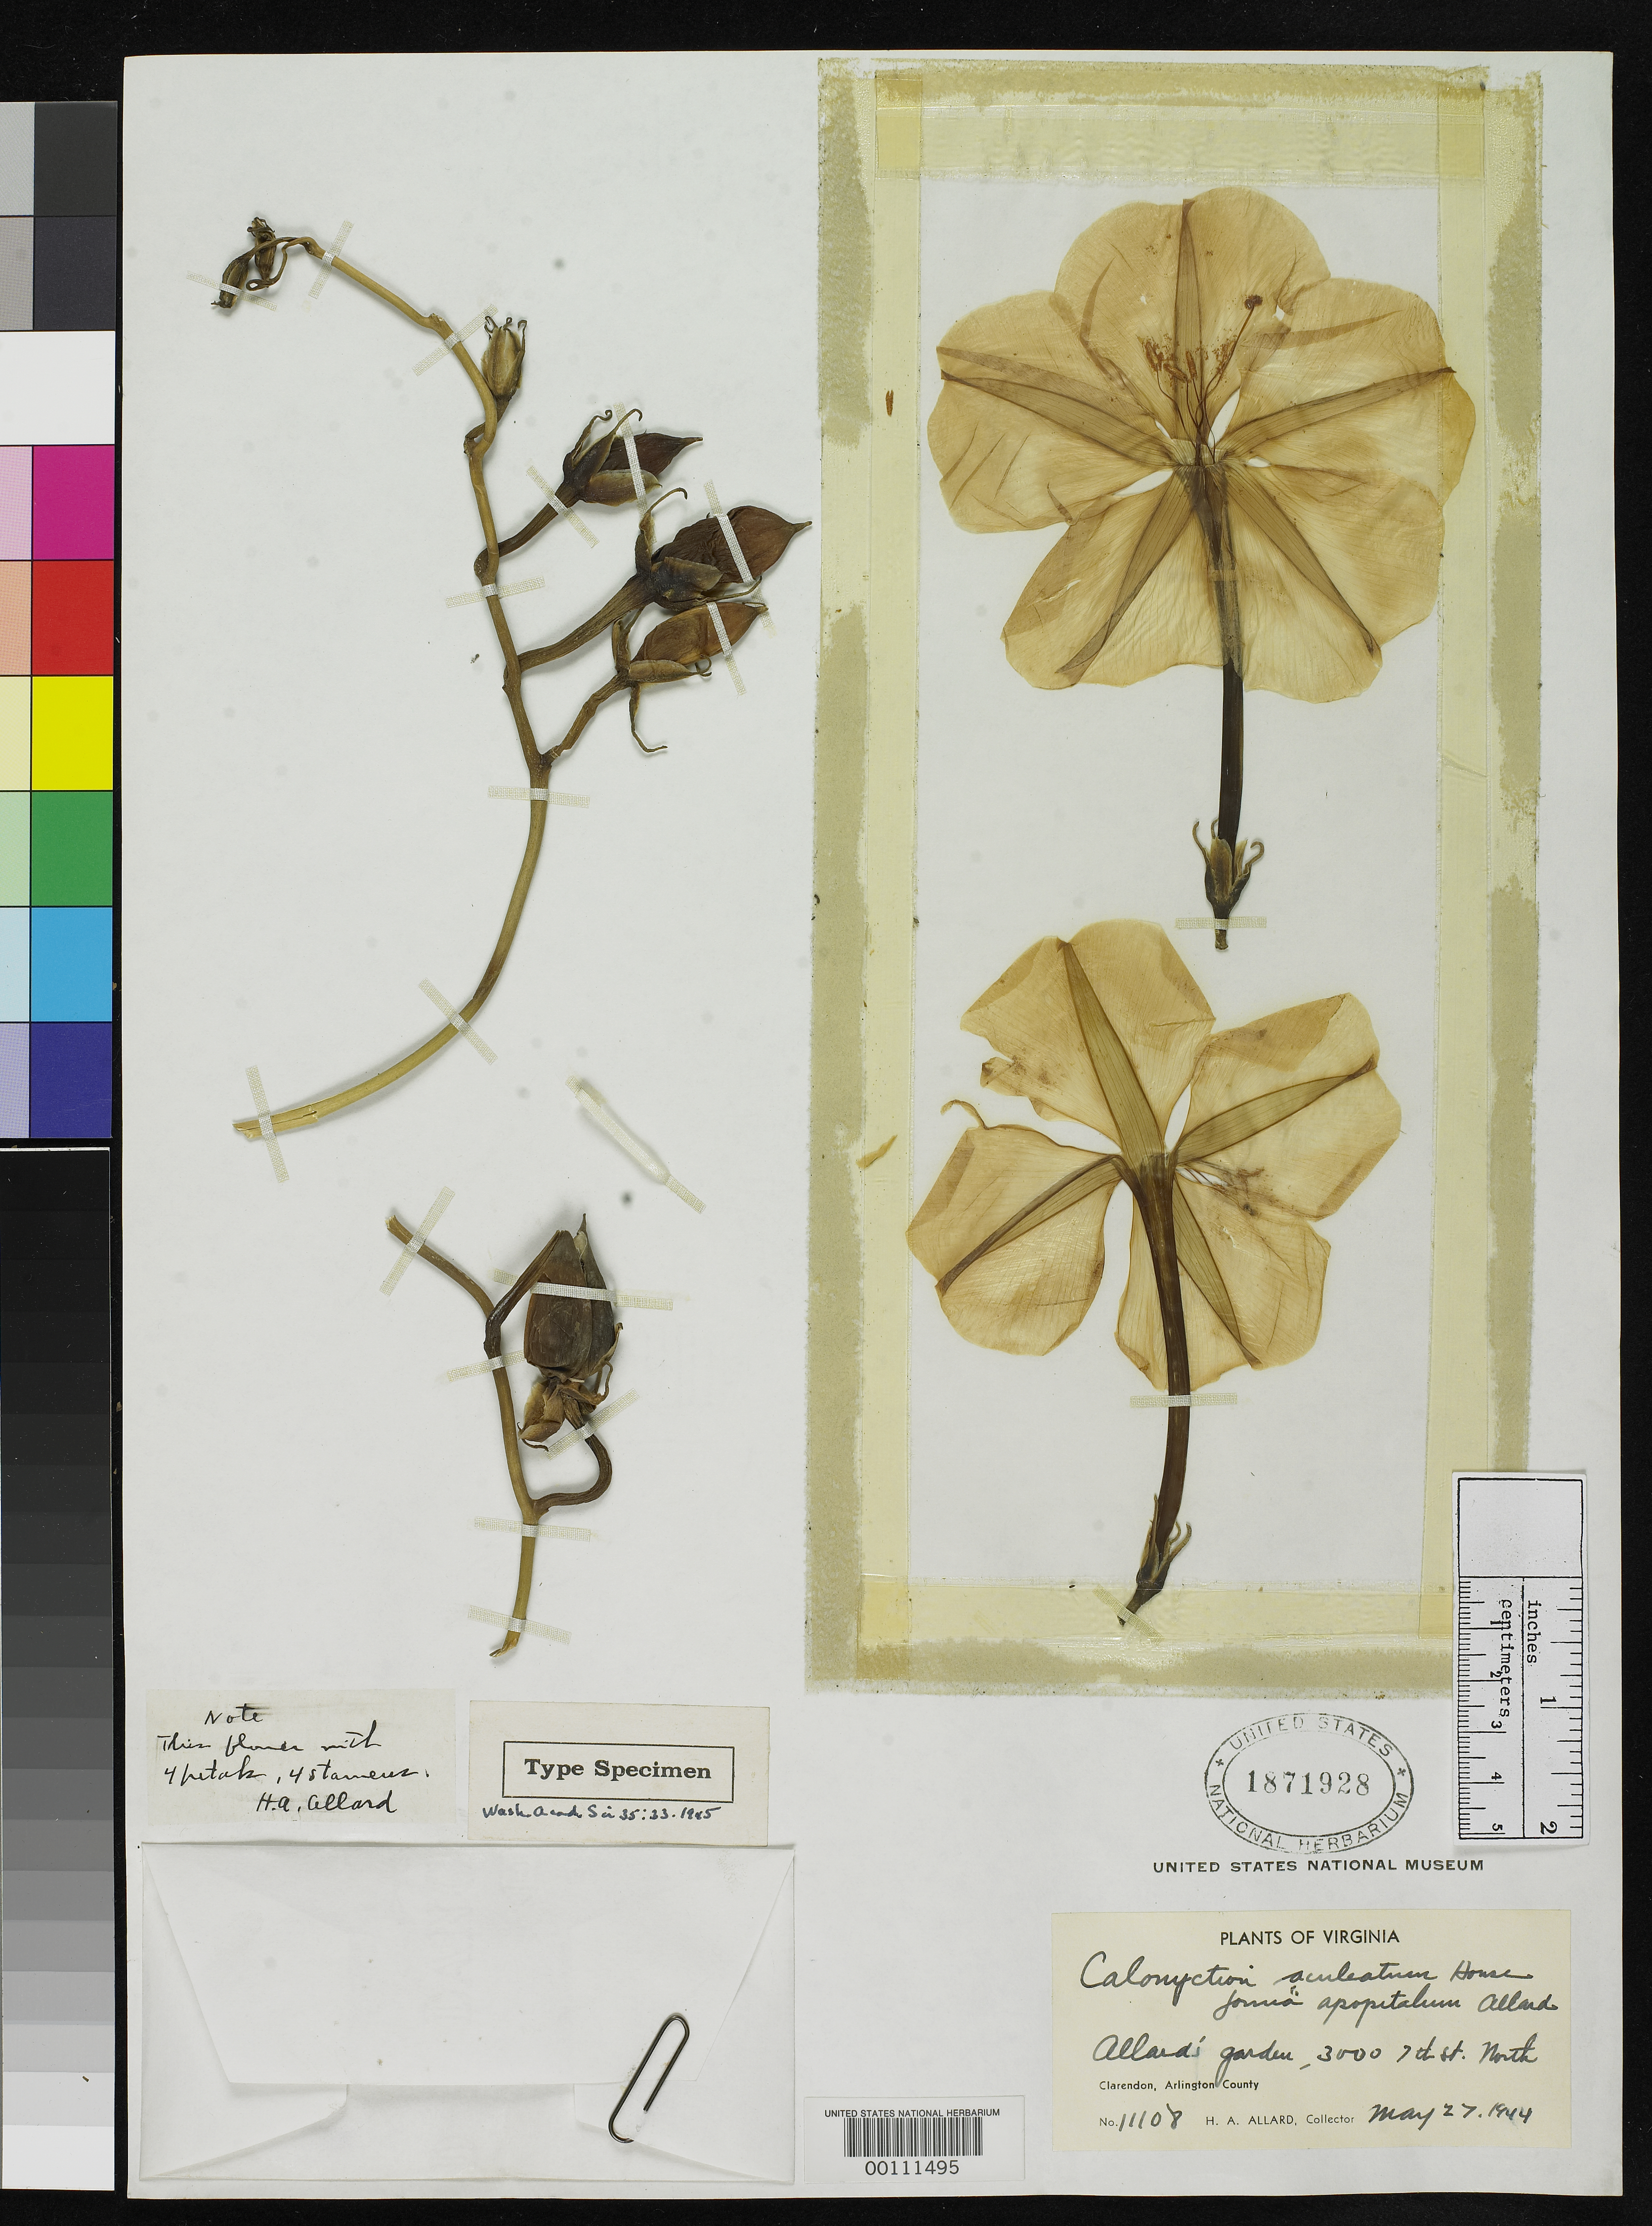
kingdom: Plantae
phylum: Tracheophyta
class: Magnoliopsida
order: Solanales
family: Convolvulaceae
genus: Calonyction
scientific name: Calonyction aculeatum f. apopetalum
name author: H.A. Allard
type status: Holotype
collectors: H. A. Allard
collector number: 11108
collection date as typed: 27 May 1944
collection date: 1944-05-27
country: United States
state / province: Virginia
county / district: Arlington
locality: Clarendon, Allard's garden.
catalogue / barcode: US 1871928